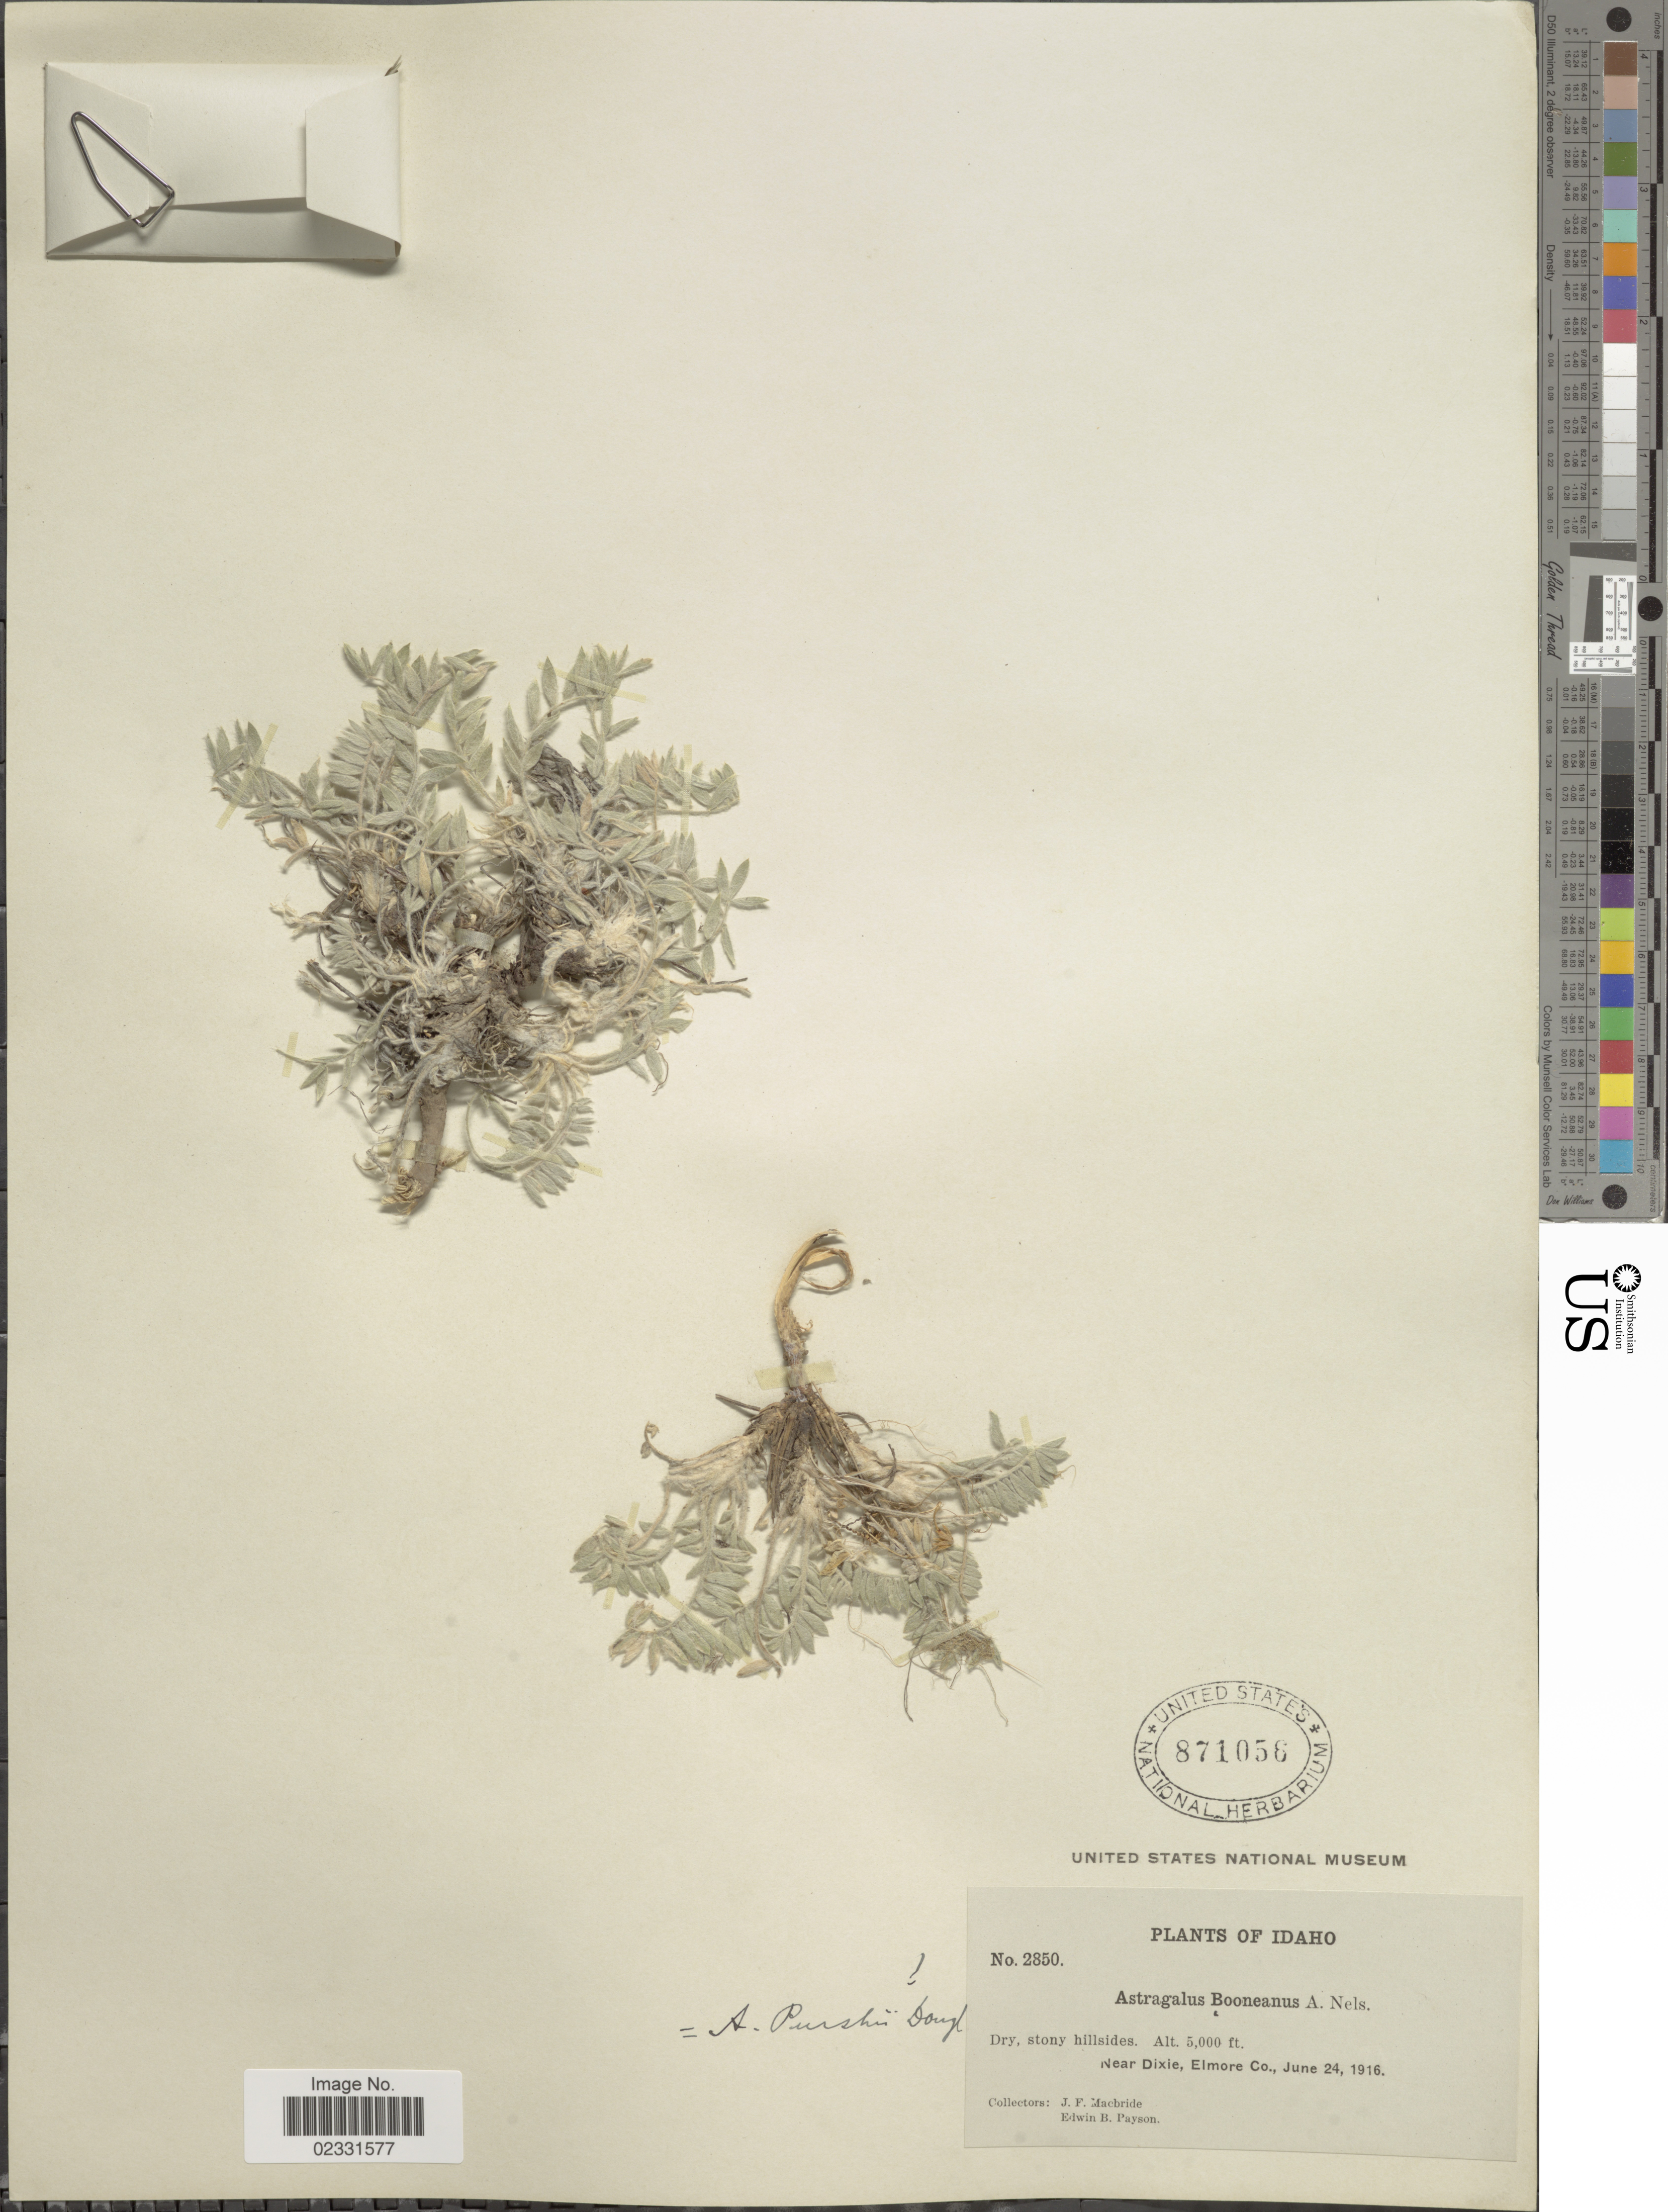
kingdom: Plantae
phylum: Tracheophyta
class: Magnoliopsida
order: Fabales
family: Fabaceae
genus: Astragalus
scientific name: Astragalus purshii var. glareosus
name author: (Douglas ex Hook.) Barneby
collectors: J. F. Macbride & E. B. Payson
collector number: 2850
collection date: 1916-06-24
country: United States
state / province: Idaho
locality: Near Dixie, Elmore Co.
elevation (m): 1524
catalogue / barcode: US 871058